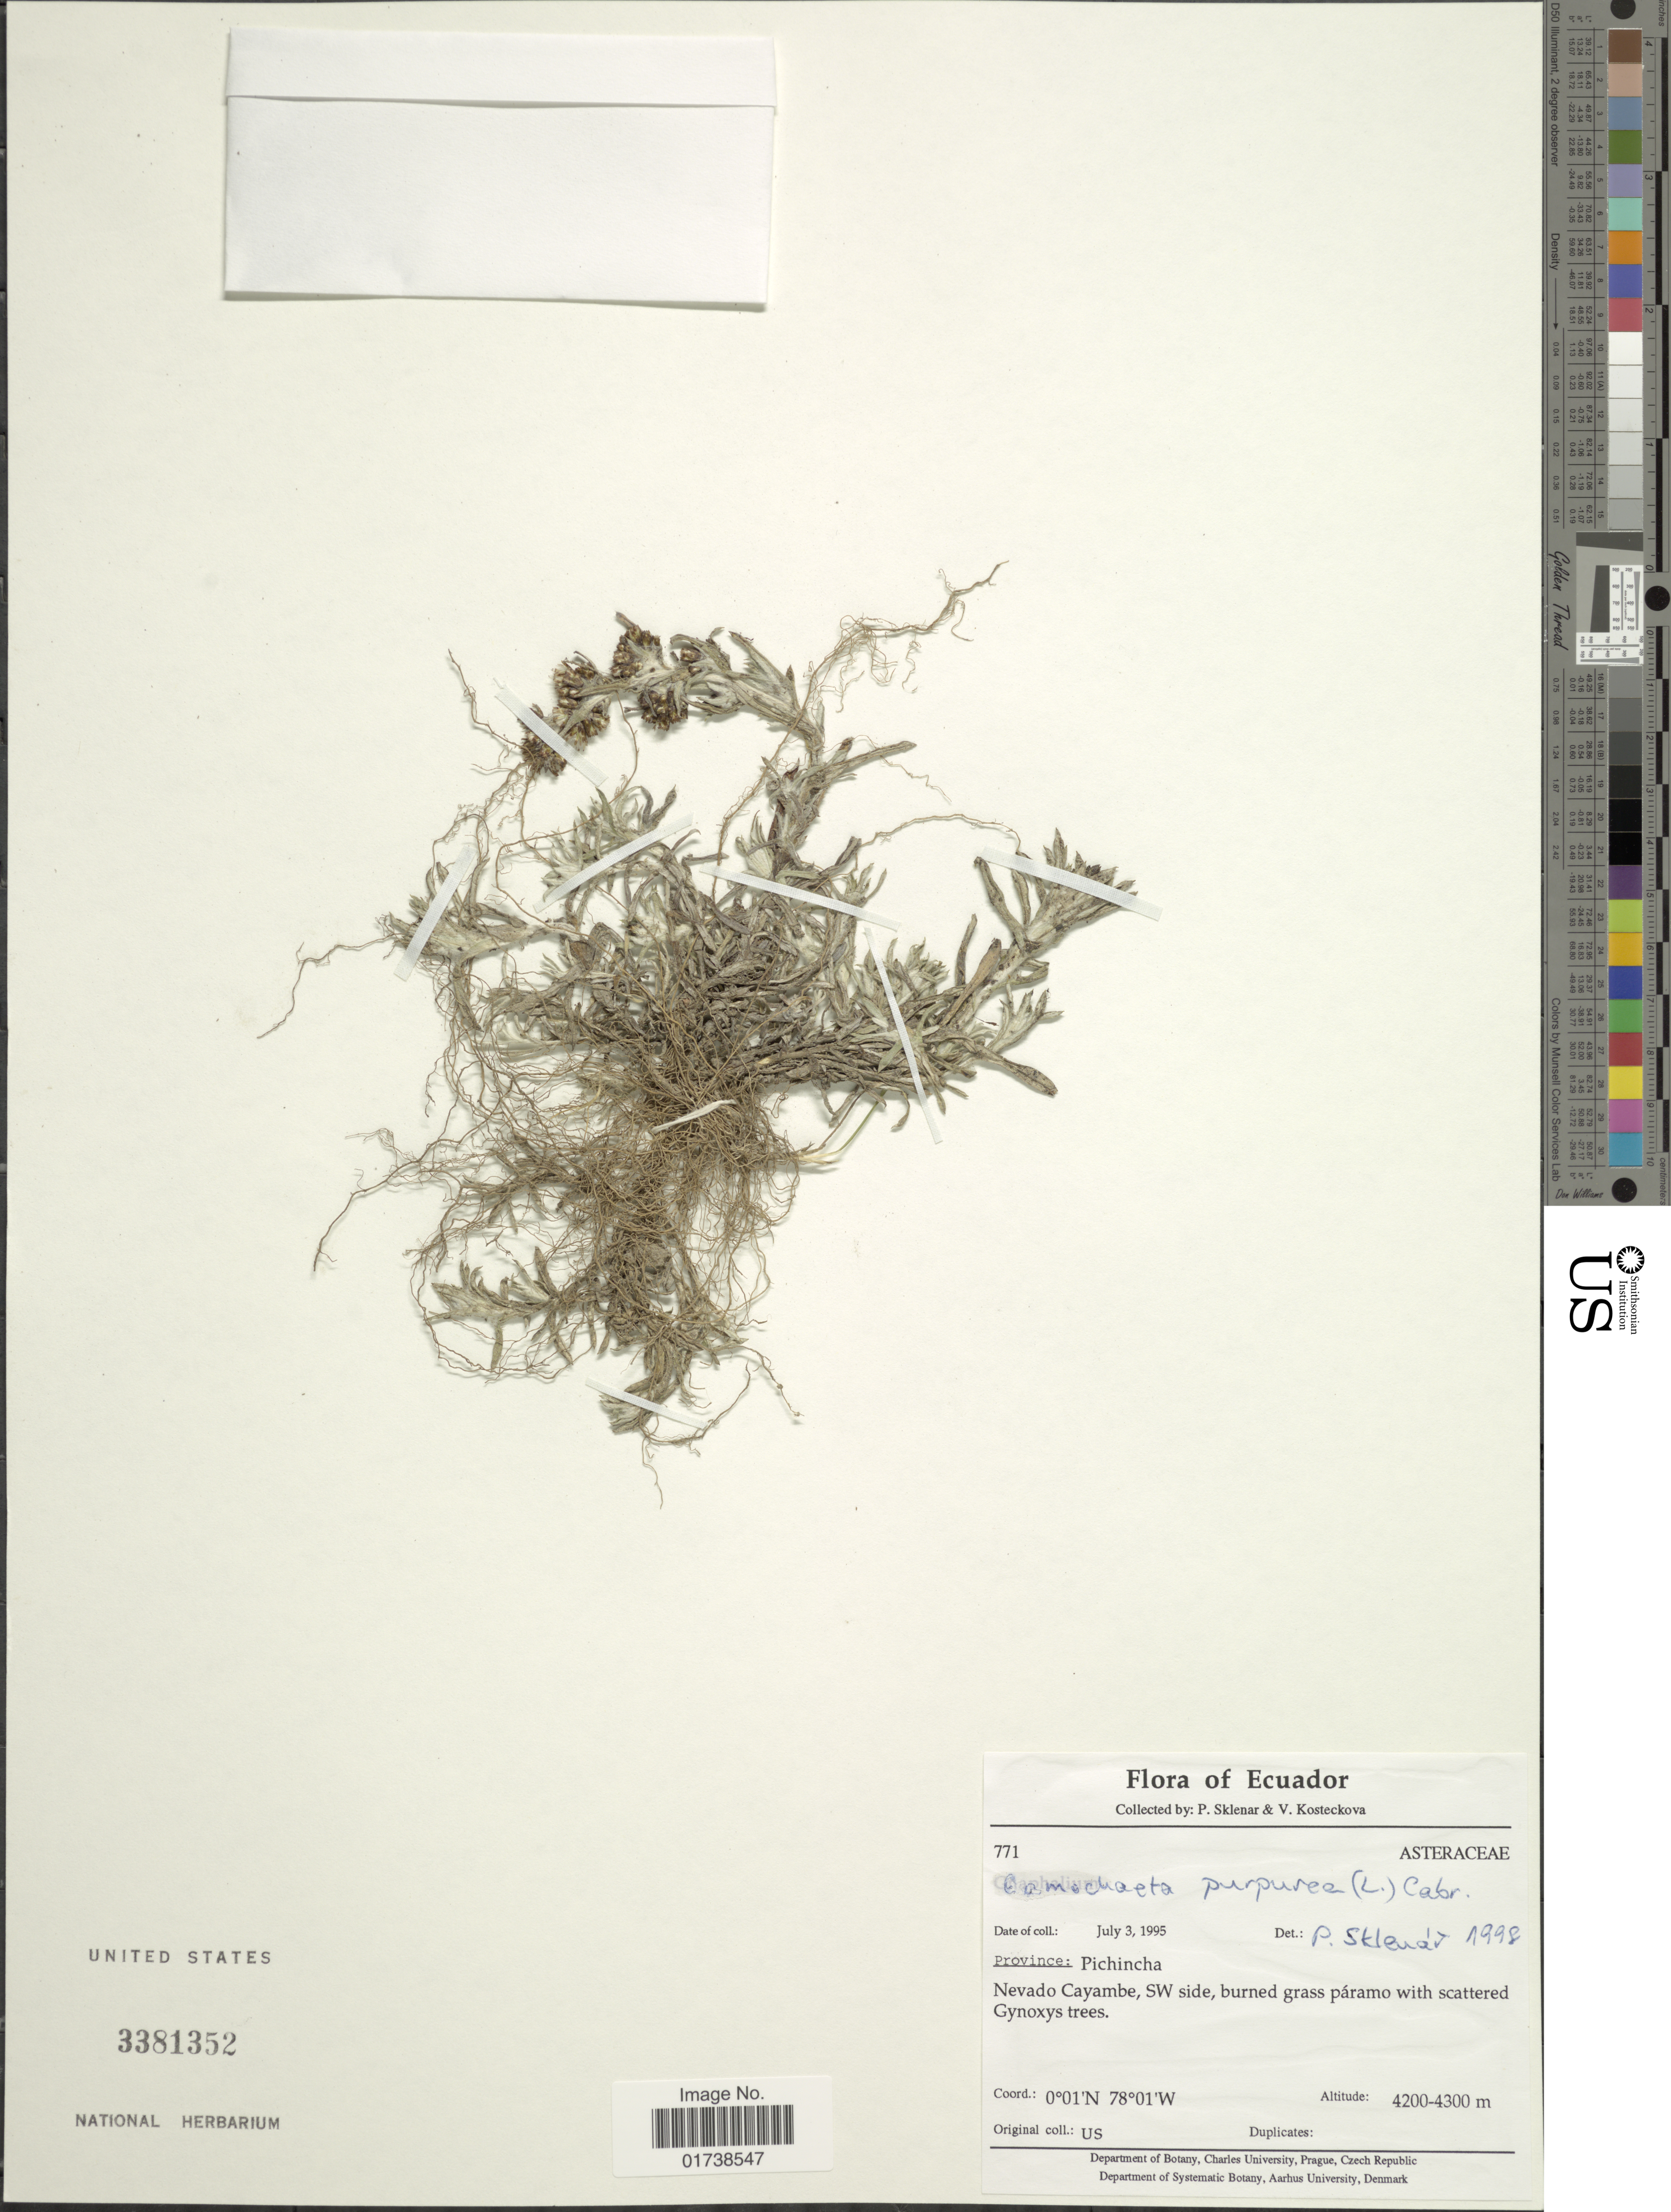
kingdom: Plantae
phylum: Tracheophyta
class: Magnoliopsida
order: Asterales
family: Asteraceae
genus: Gamochaeta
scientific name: Gamochaeta purpurea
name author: (L.) Cabrera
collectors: P. Sklenár & V. Kosteckova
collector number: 771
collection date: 1995-07-03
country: Ecuador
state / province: Pichincha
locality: Nevado Cayambe, SW side, burned grass paramo with scattered Gynoxys trees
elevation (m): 4200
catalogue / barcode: US 3381352